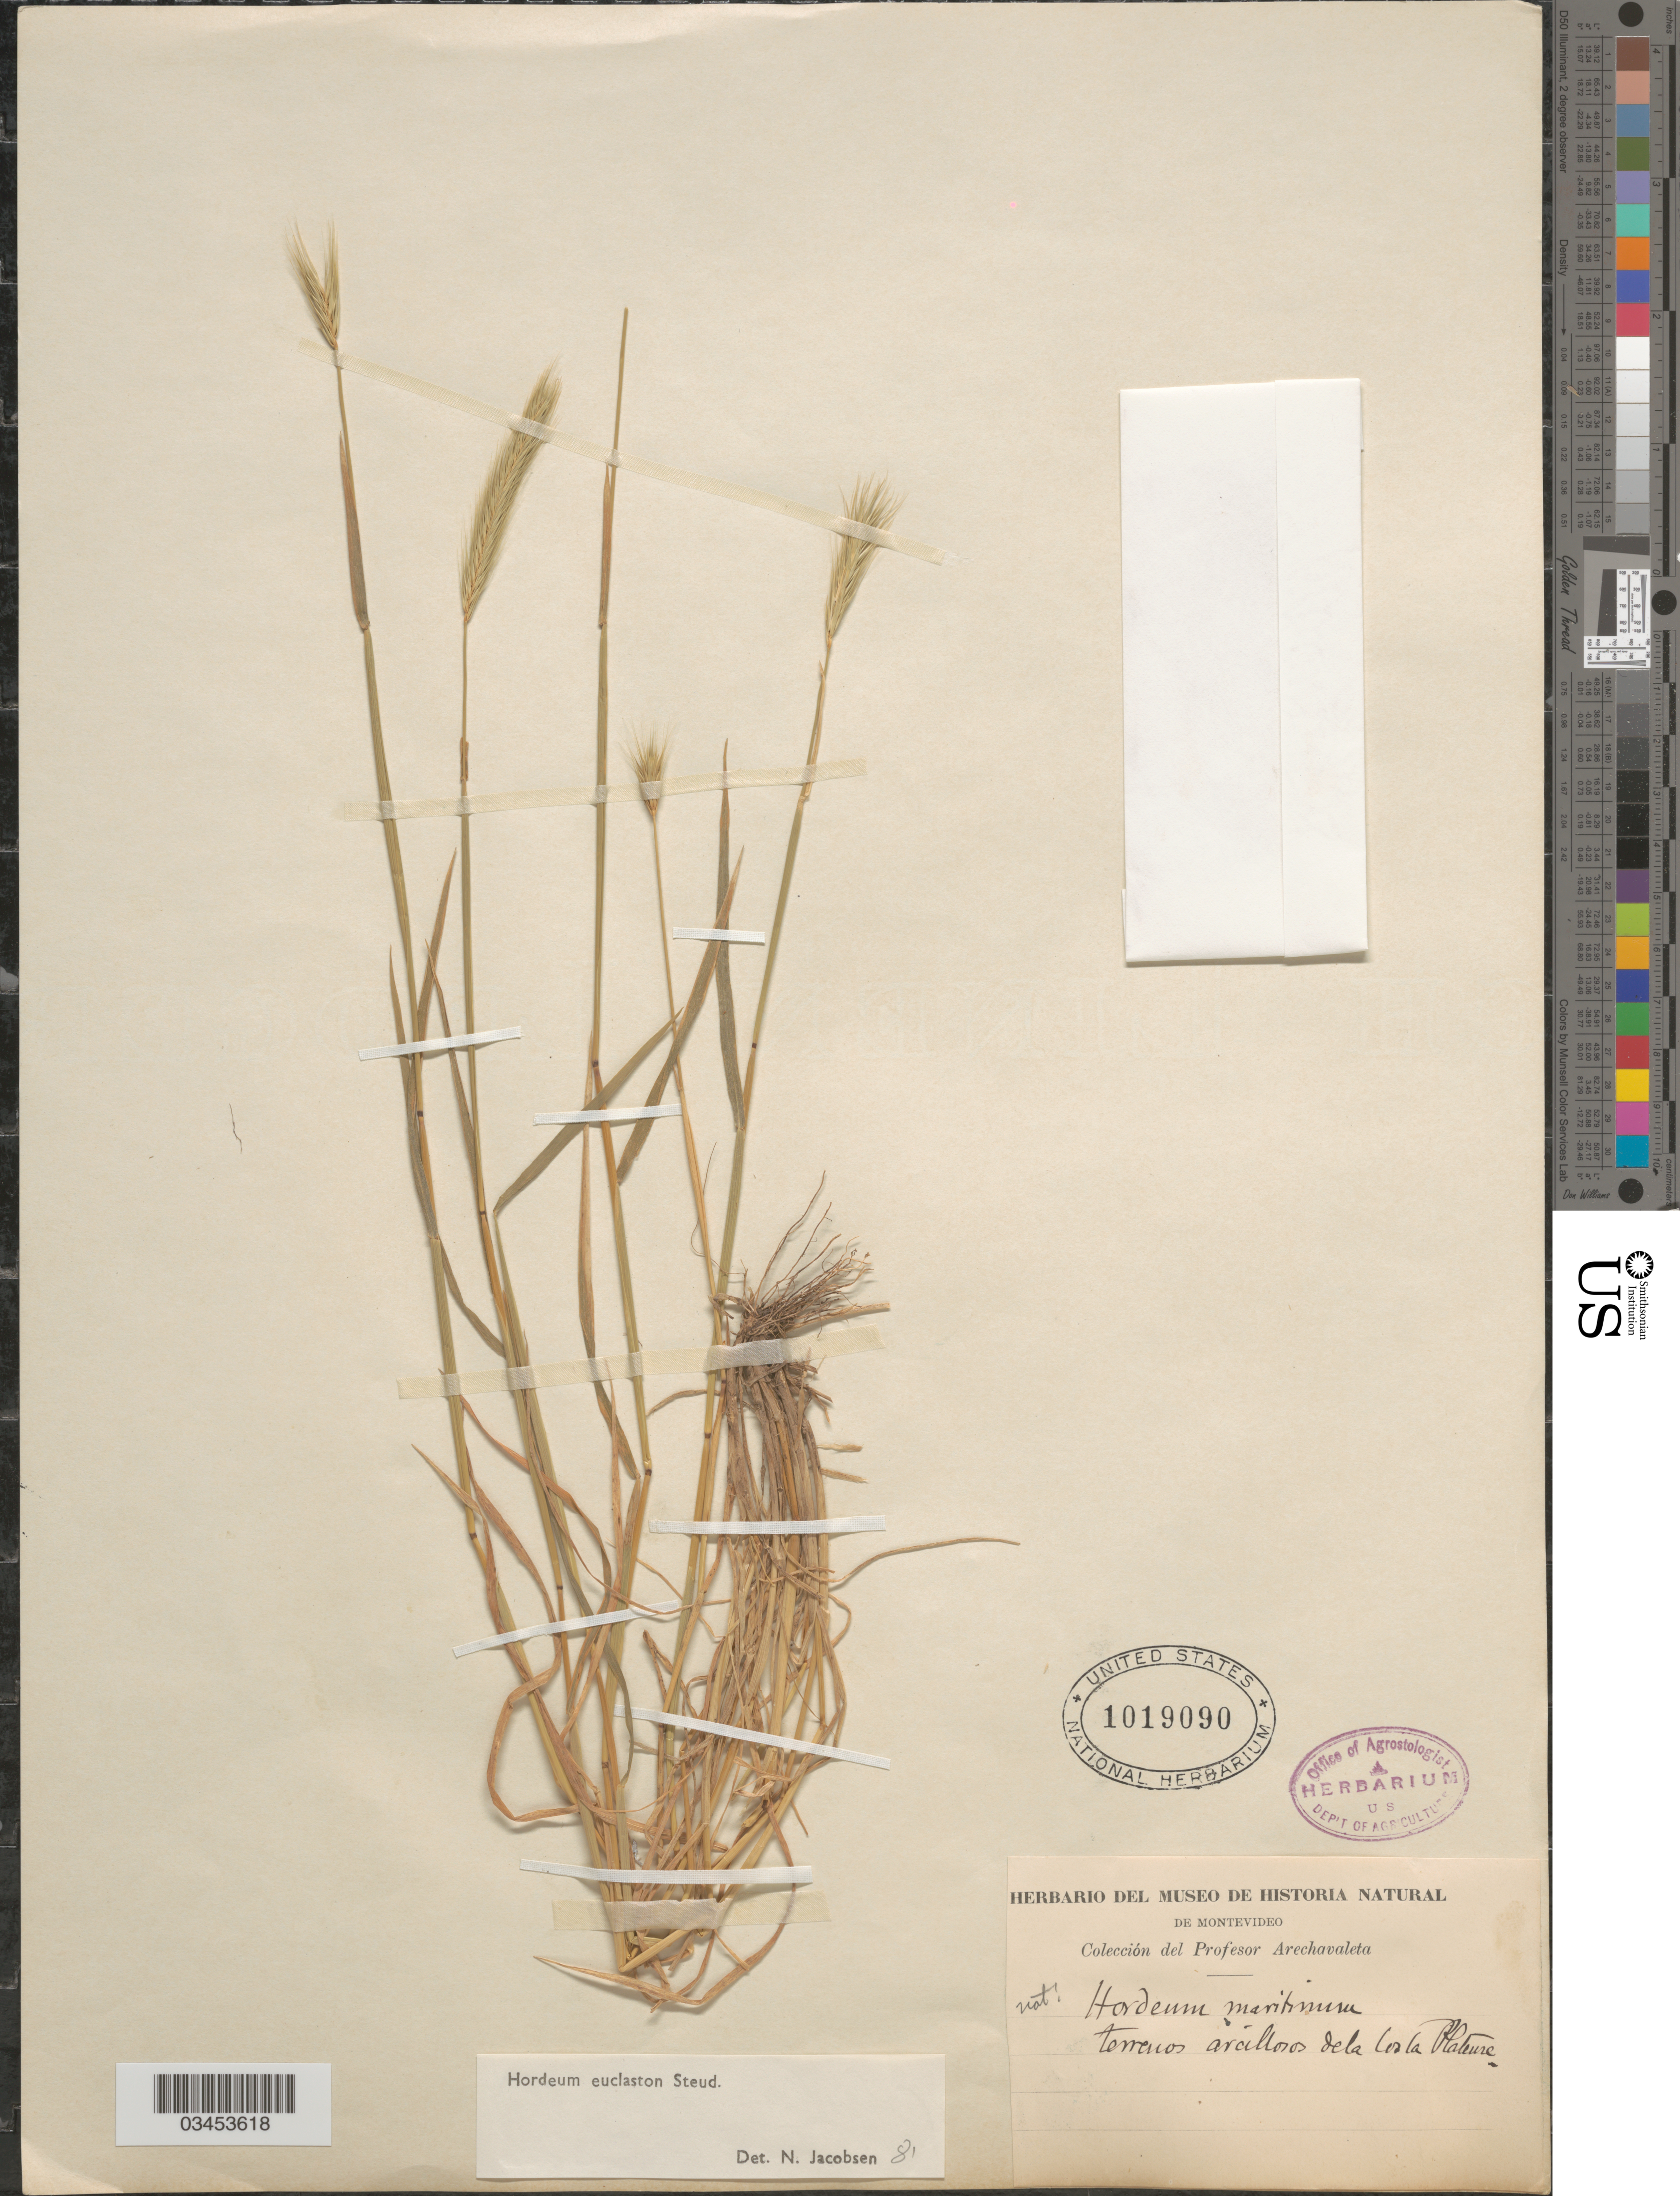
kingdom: Plantae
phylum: Tracheophyta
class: Liliopsida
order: Poales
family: Poaceae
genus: Hordeum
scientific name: Hordeum euclaston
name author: Steud.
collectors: Arechavaleta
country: Uruguay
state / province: Montevideo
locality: Terrenos arcillosos de la los la Plateure.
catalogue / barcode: US 1019090